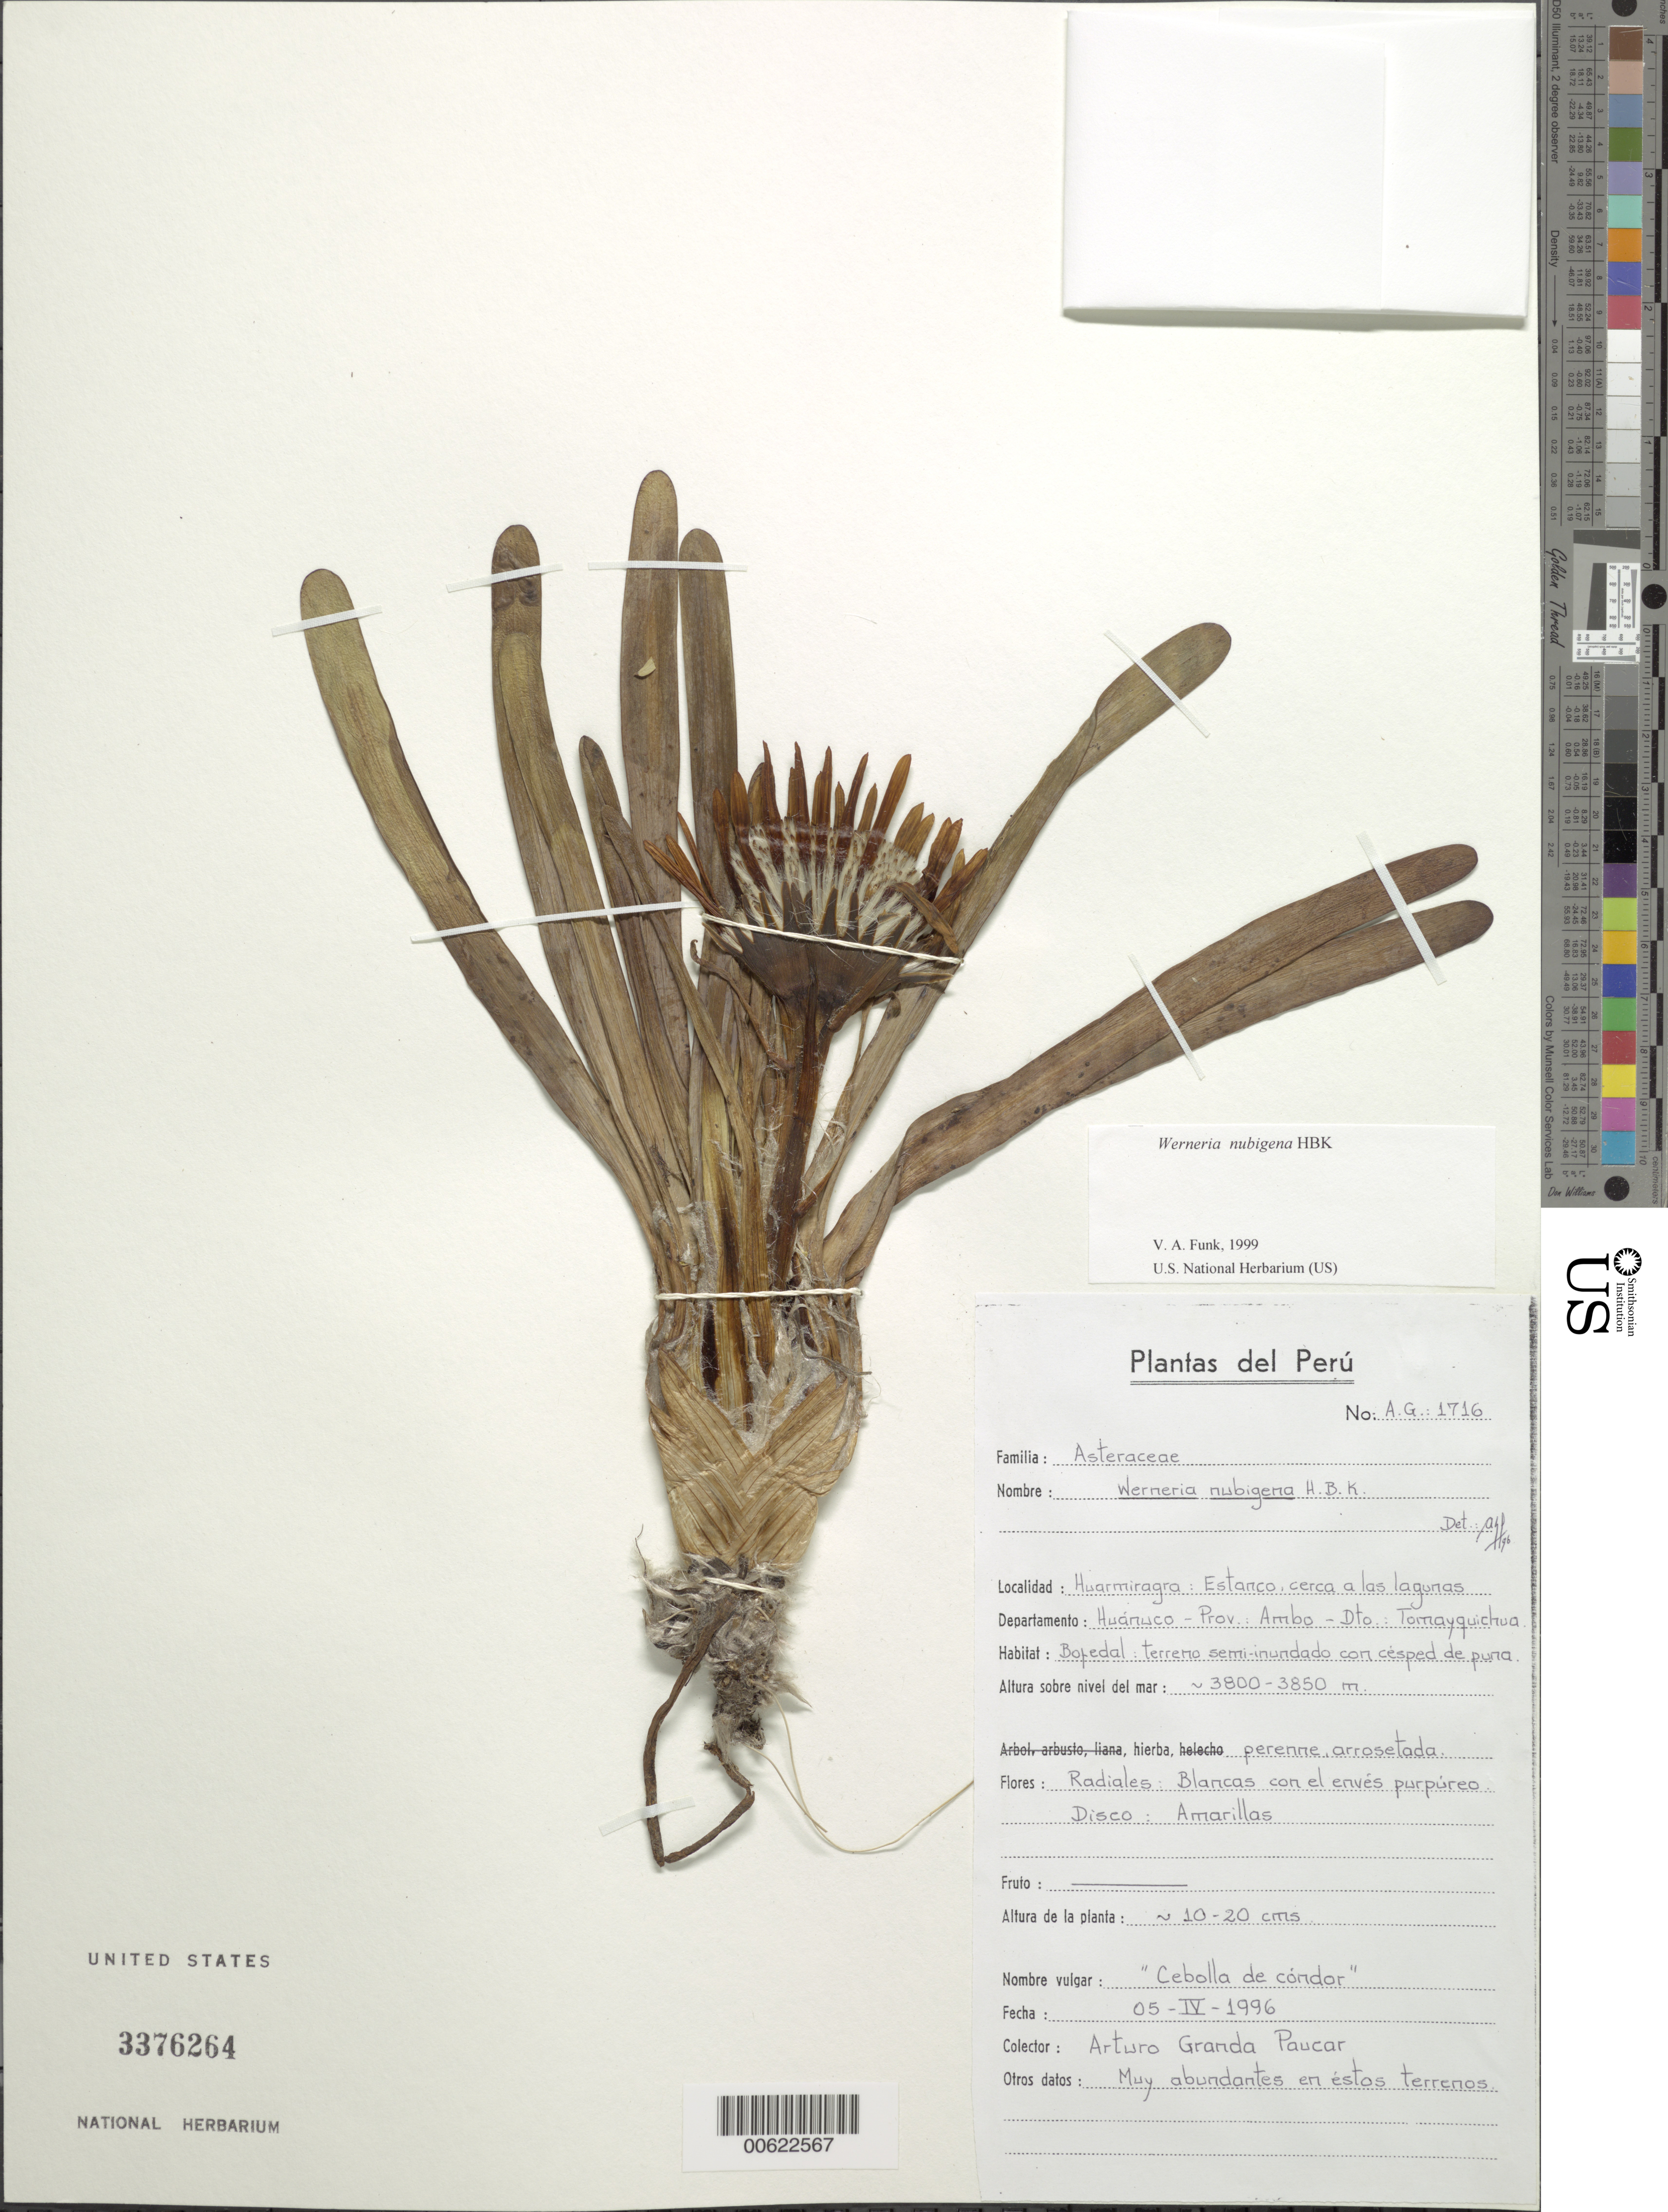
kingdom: Plantae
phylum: Tracheophyta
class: Magnoliopsida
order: Asterales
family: Asteraceae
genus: Werneria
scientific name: Werneria nubigena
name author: Kunth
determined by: Funk, Vicki A., (BOT), Smithsonian Institution - National Museum of Natural History (UNITED STATES)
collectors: A. Granda Paucar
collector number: A.G. 1716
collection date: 1996-04-05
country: Peru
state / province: Huánuco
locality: Estanco, cerca a las logunas. Ambo-Dto: Tomayquichua. Huarmiragra. Bofedal: terremo semi-inundado con cesped de puna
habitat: En estos terrenos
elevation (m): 3800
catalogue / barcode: US 3376264